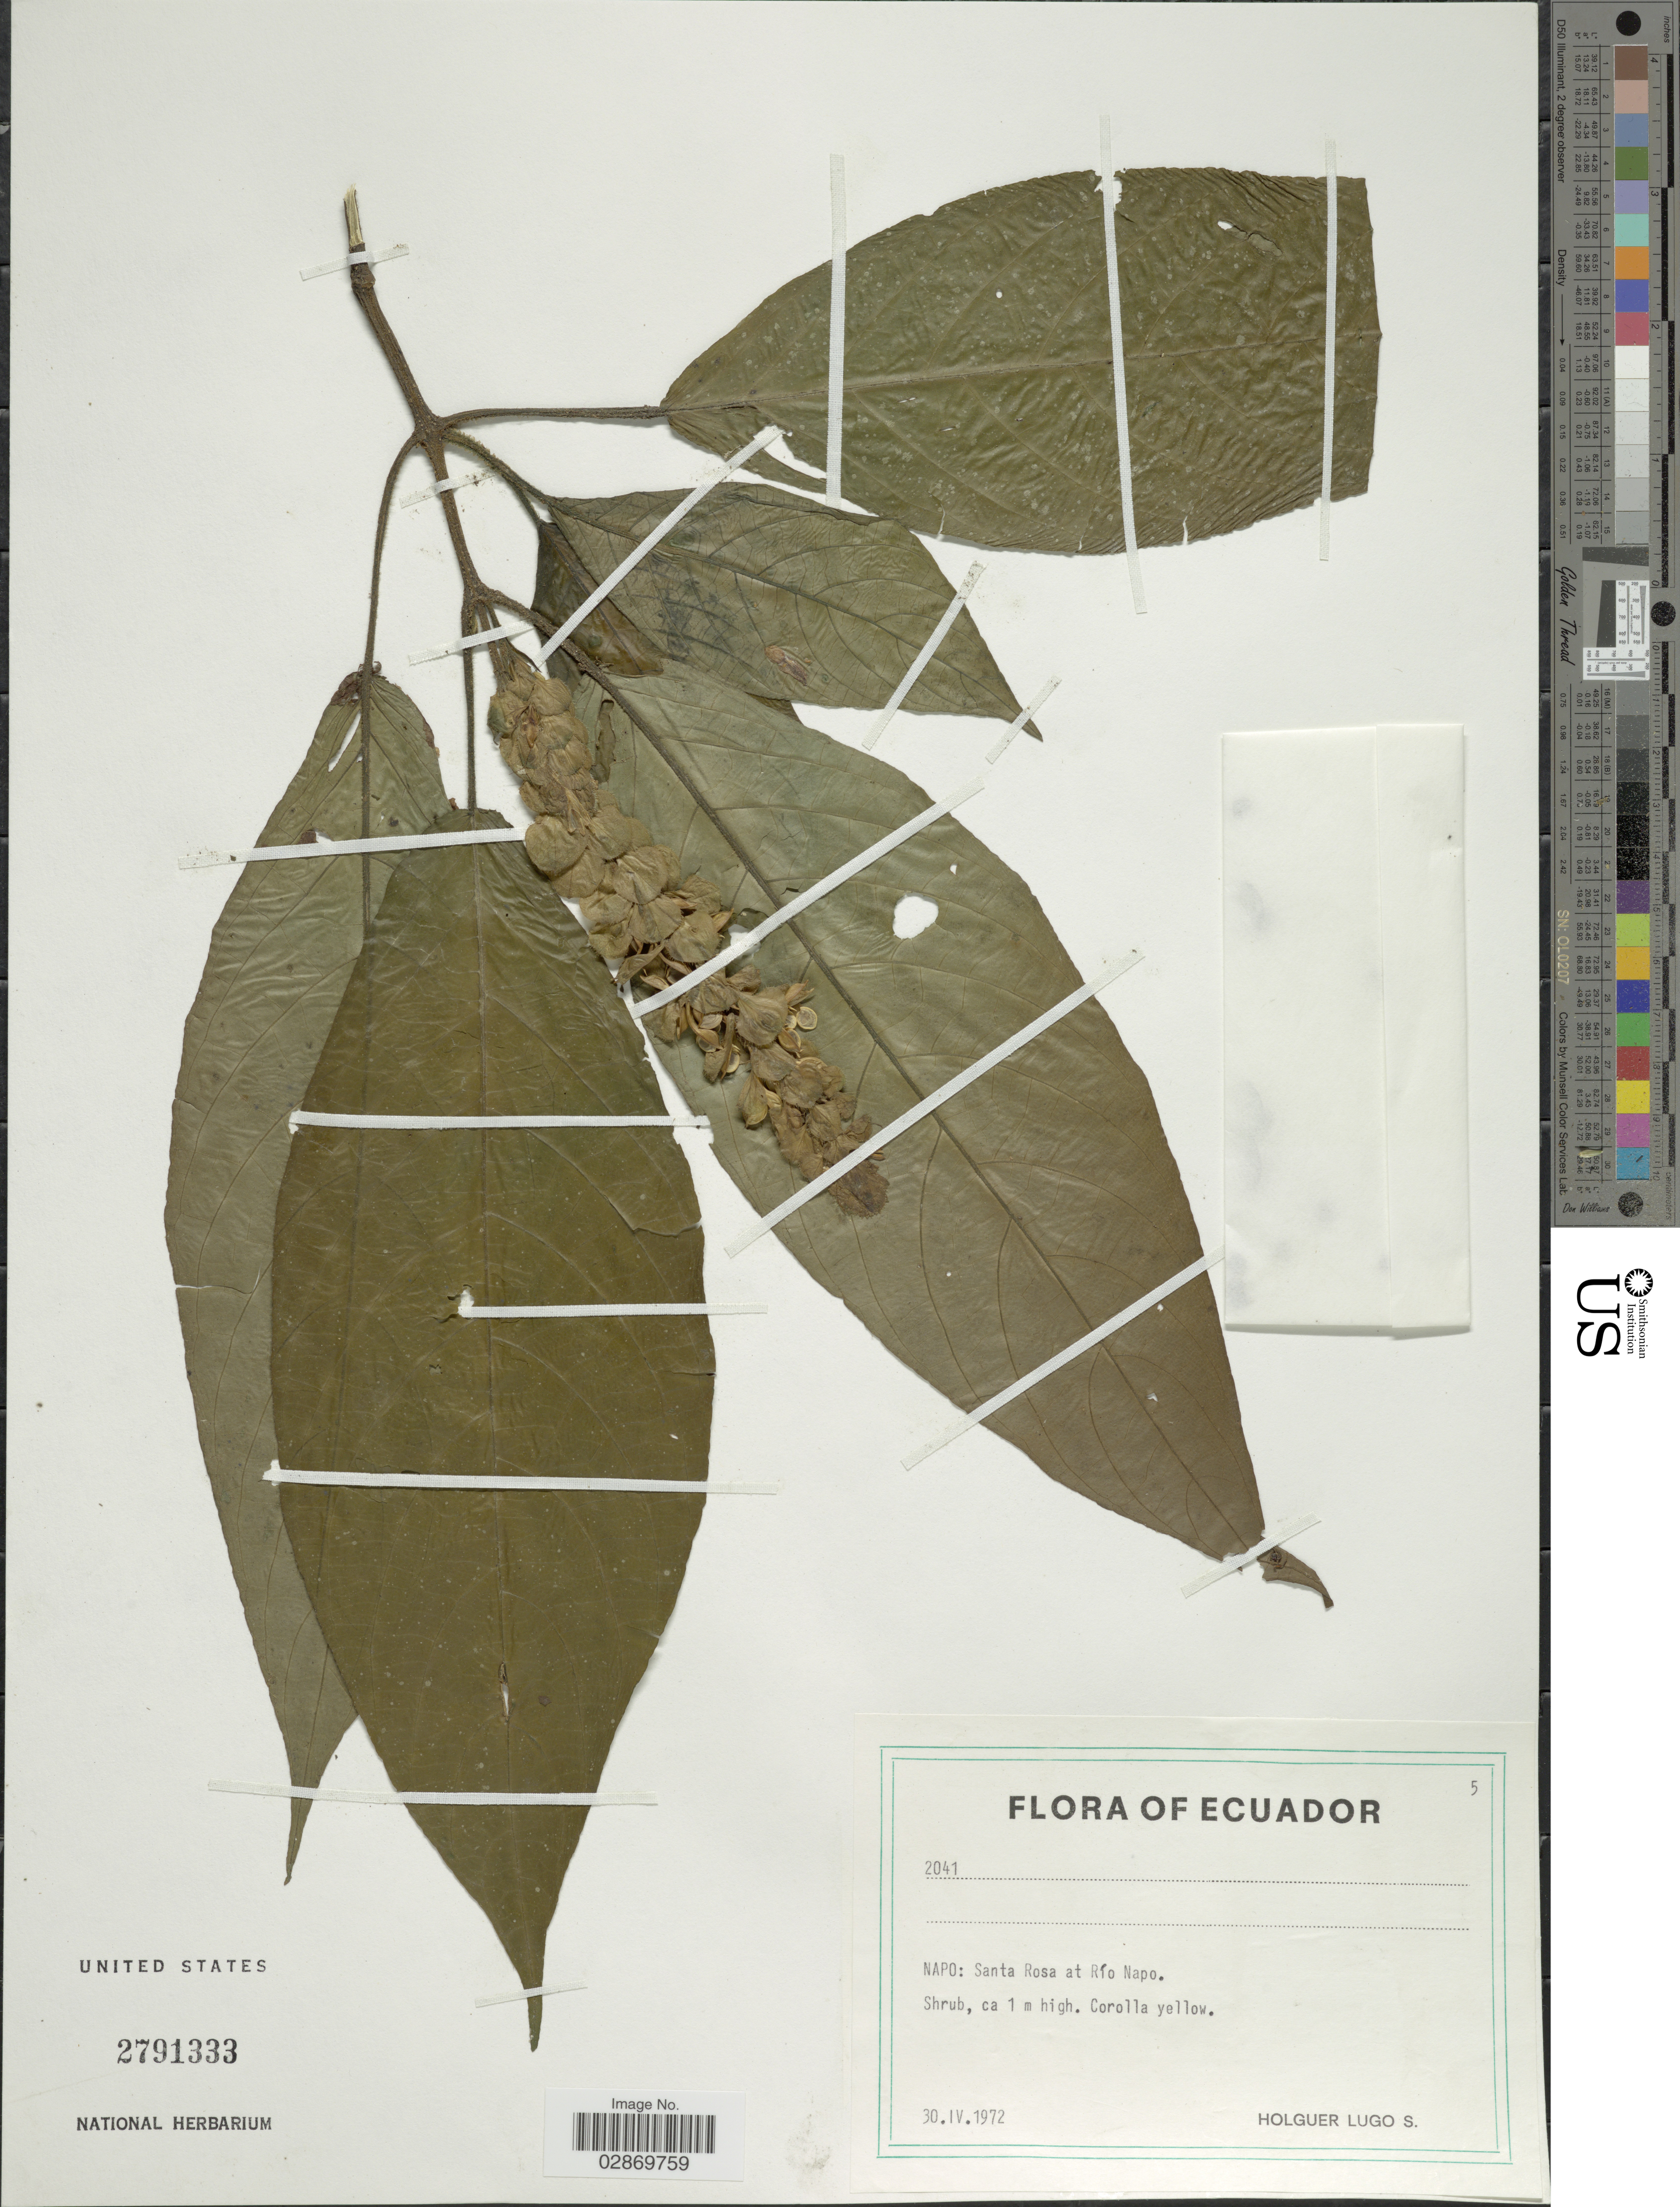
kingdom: Plantae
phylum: Tracheophyta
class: Magnoliopsida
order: Lamiales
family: Acanthaceae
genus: Tessmanniacanthus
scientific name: Tessmanniacanthus chlamydocardioides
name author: Mildbr.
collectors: H. Lugo S.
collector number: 2041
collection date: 1972-04-30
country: Ecuador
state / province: Napo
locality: Santa Rosa at Río Napo.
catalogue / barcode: US 2791333